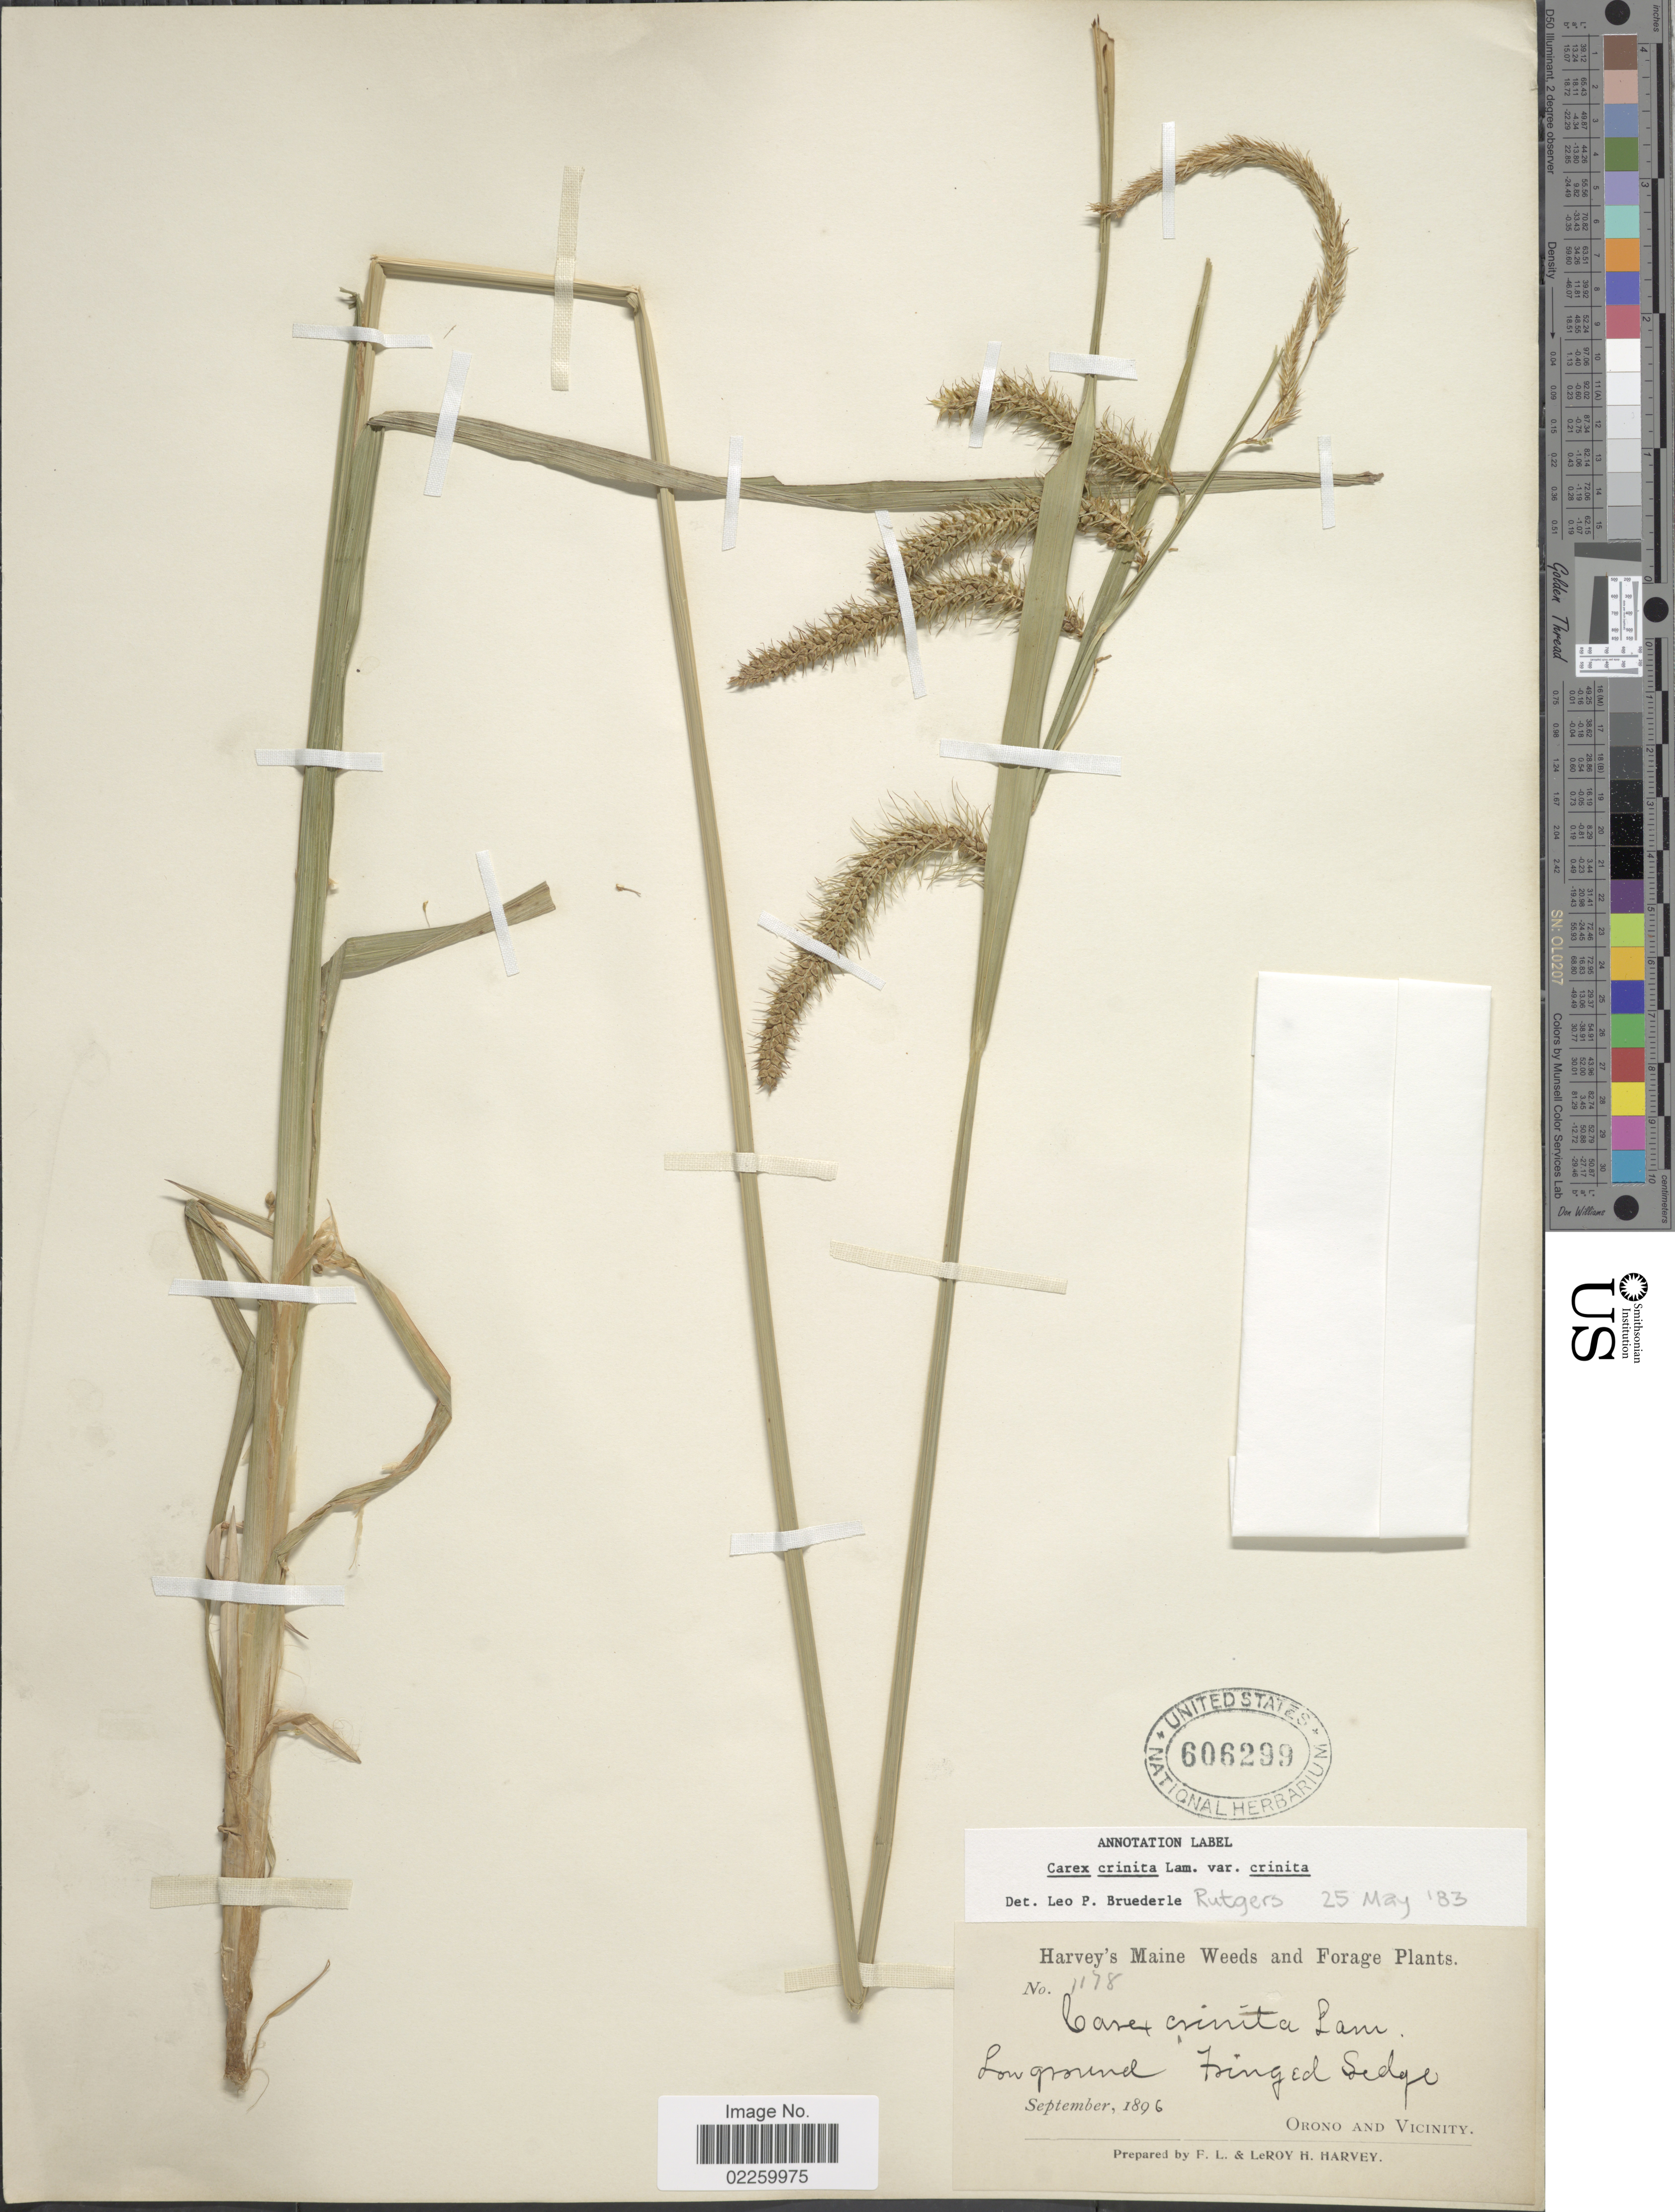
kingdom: Plantae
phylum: Tracheophyta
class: Liliopsida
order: Poales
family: Cyperaceae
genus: Carex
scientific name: Carex crinita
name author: Lam.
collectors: F. L. Harvey & L. H. Harvey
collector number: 1178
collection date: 1896-09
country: United States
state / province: Maine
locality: Orono and Vicinity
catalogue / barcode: US 606299